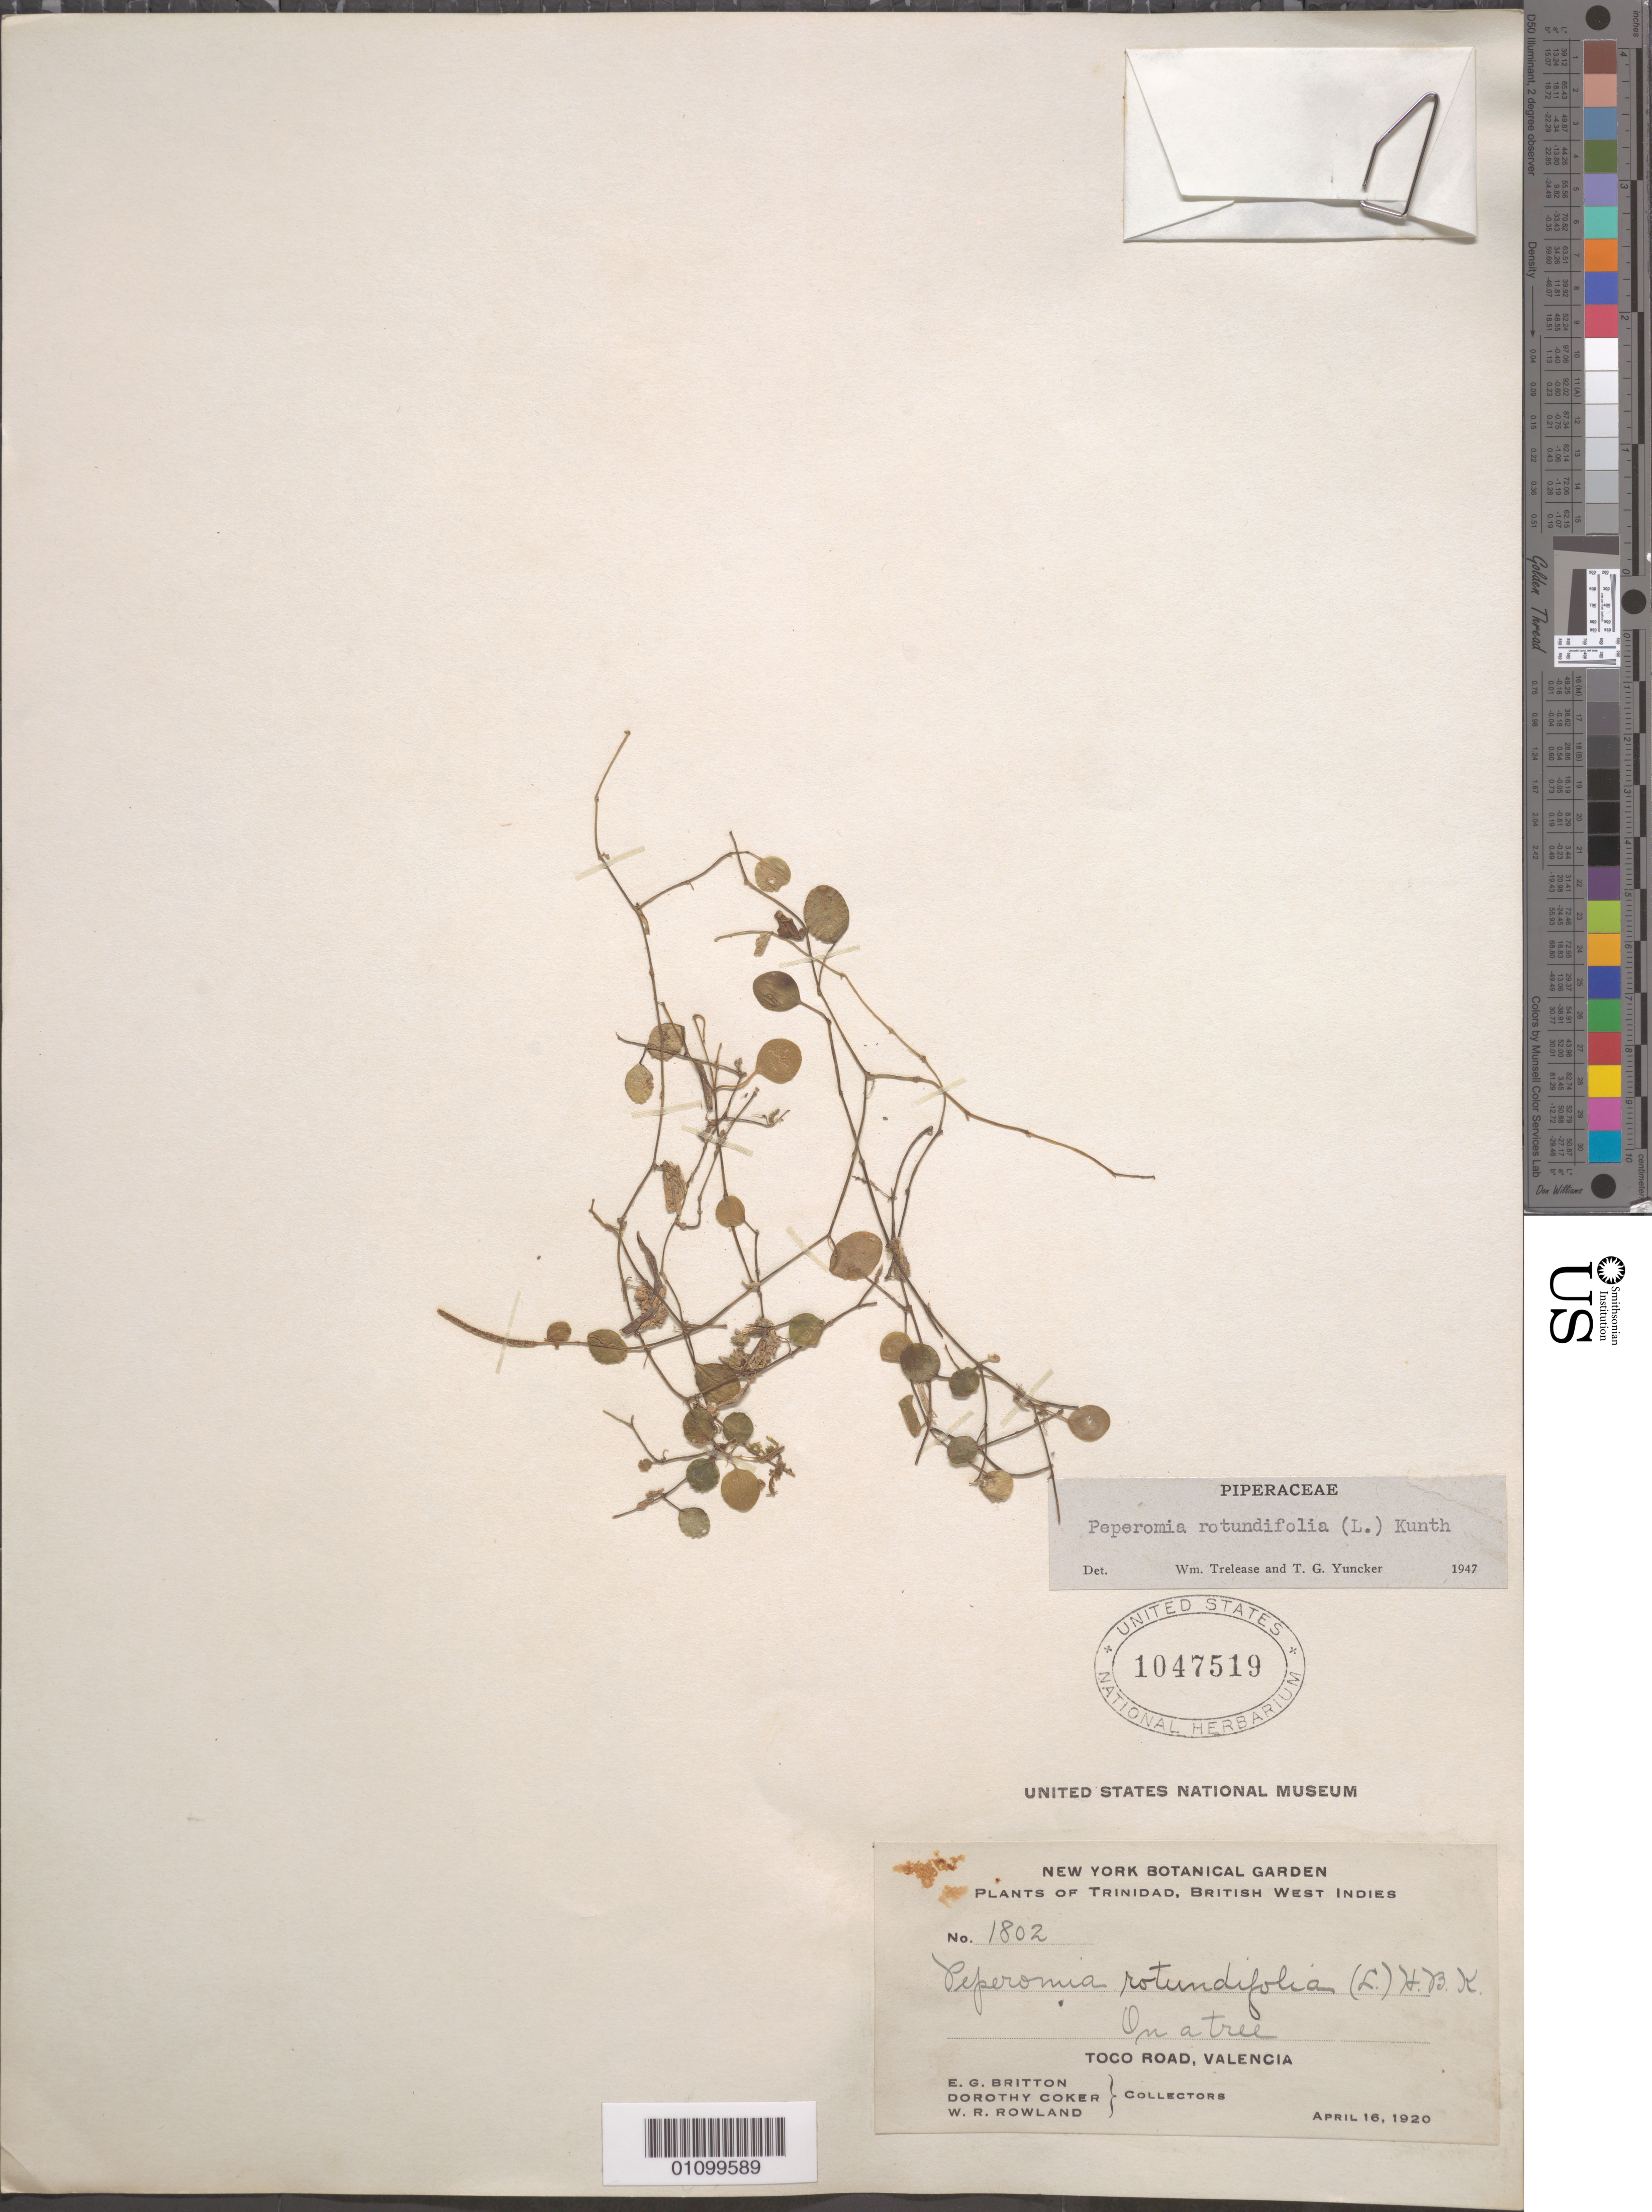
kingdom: Plantae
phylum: Tracheophyta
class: Magnoliopsida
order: Piperales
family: Piperaceae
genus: Peperomia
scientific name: Peperomia rotundifolia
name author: (L.) Kunth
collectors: N. Britton, D. Coker & W. Rowland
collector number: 1802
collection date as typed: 16 Apr 1920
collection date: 1920-04-16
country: Trinidad and Tobago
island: Trinidad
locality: Toco Road, Valencia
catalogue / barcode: US 1047519